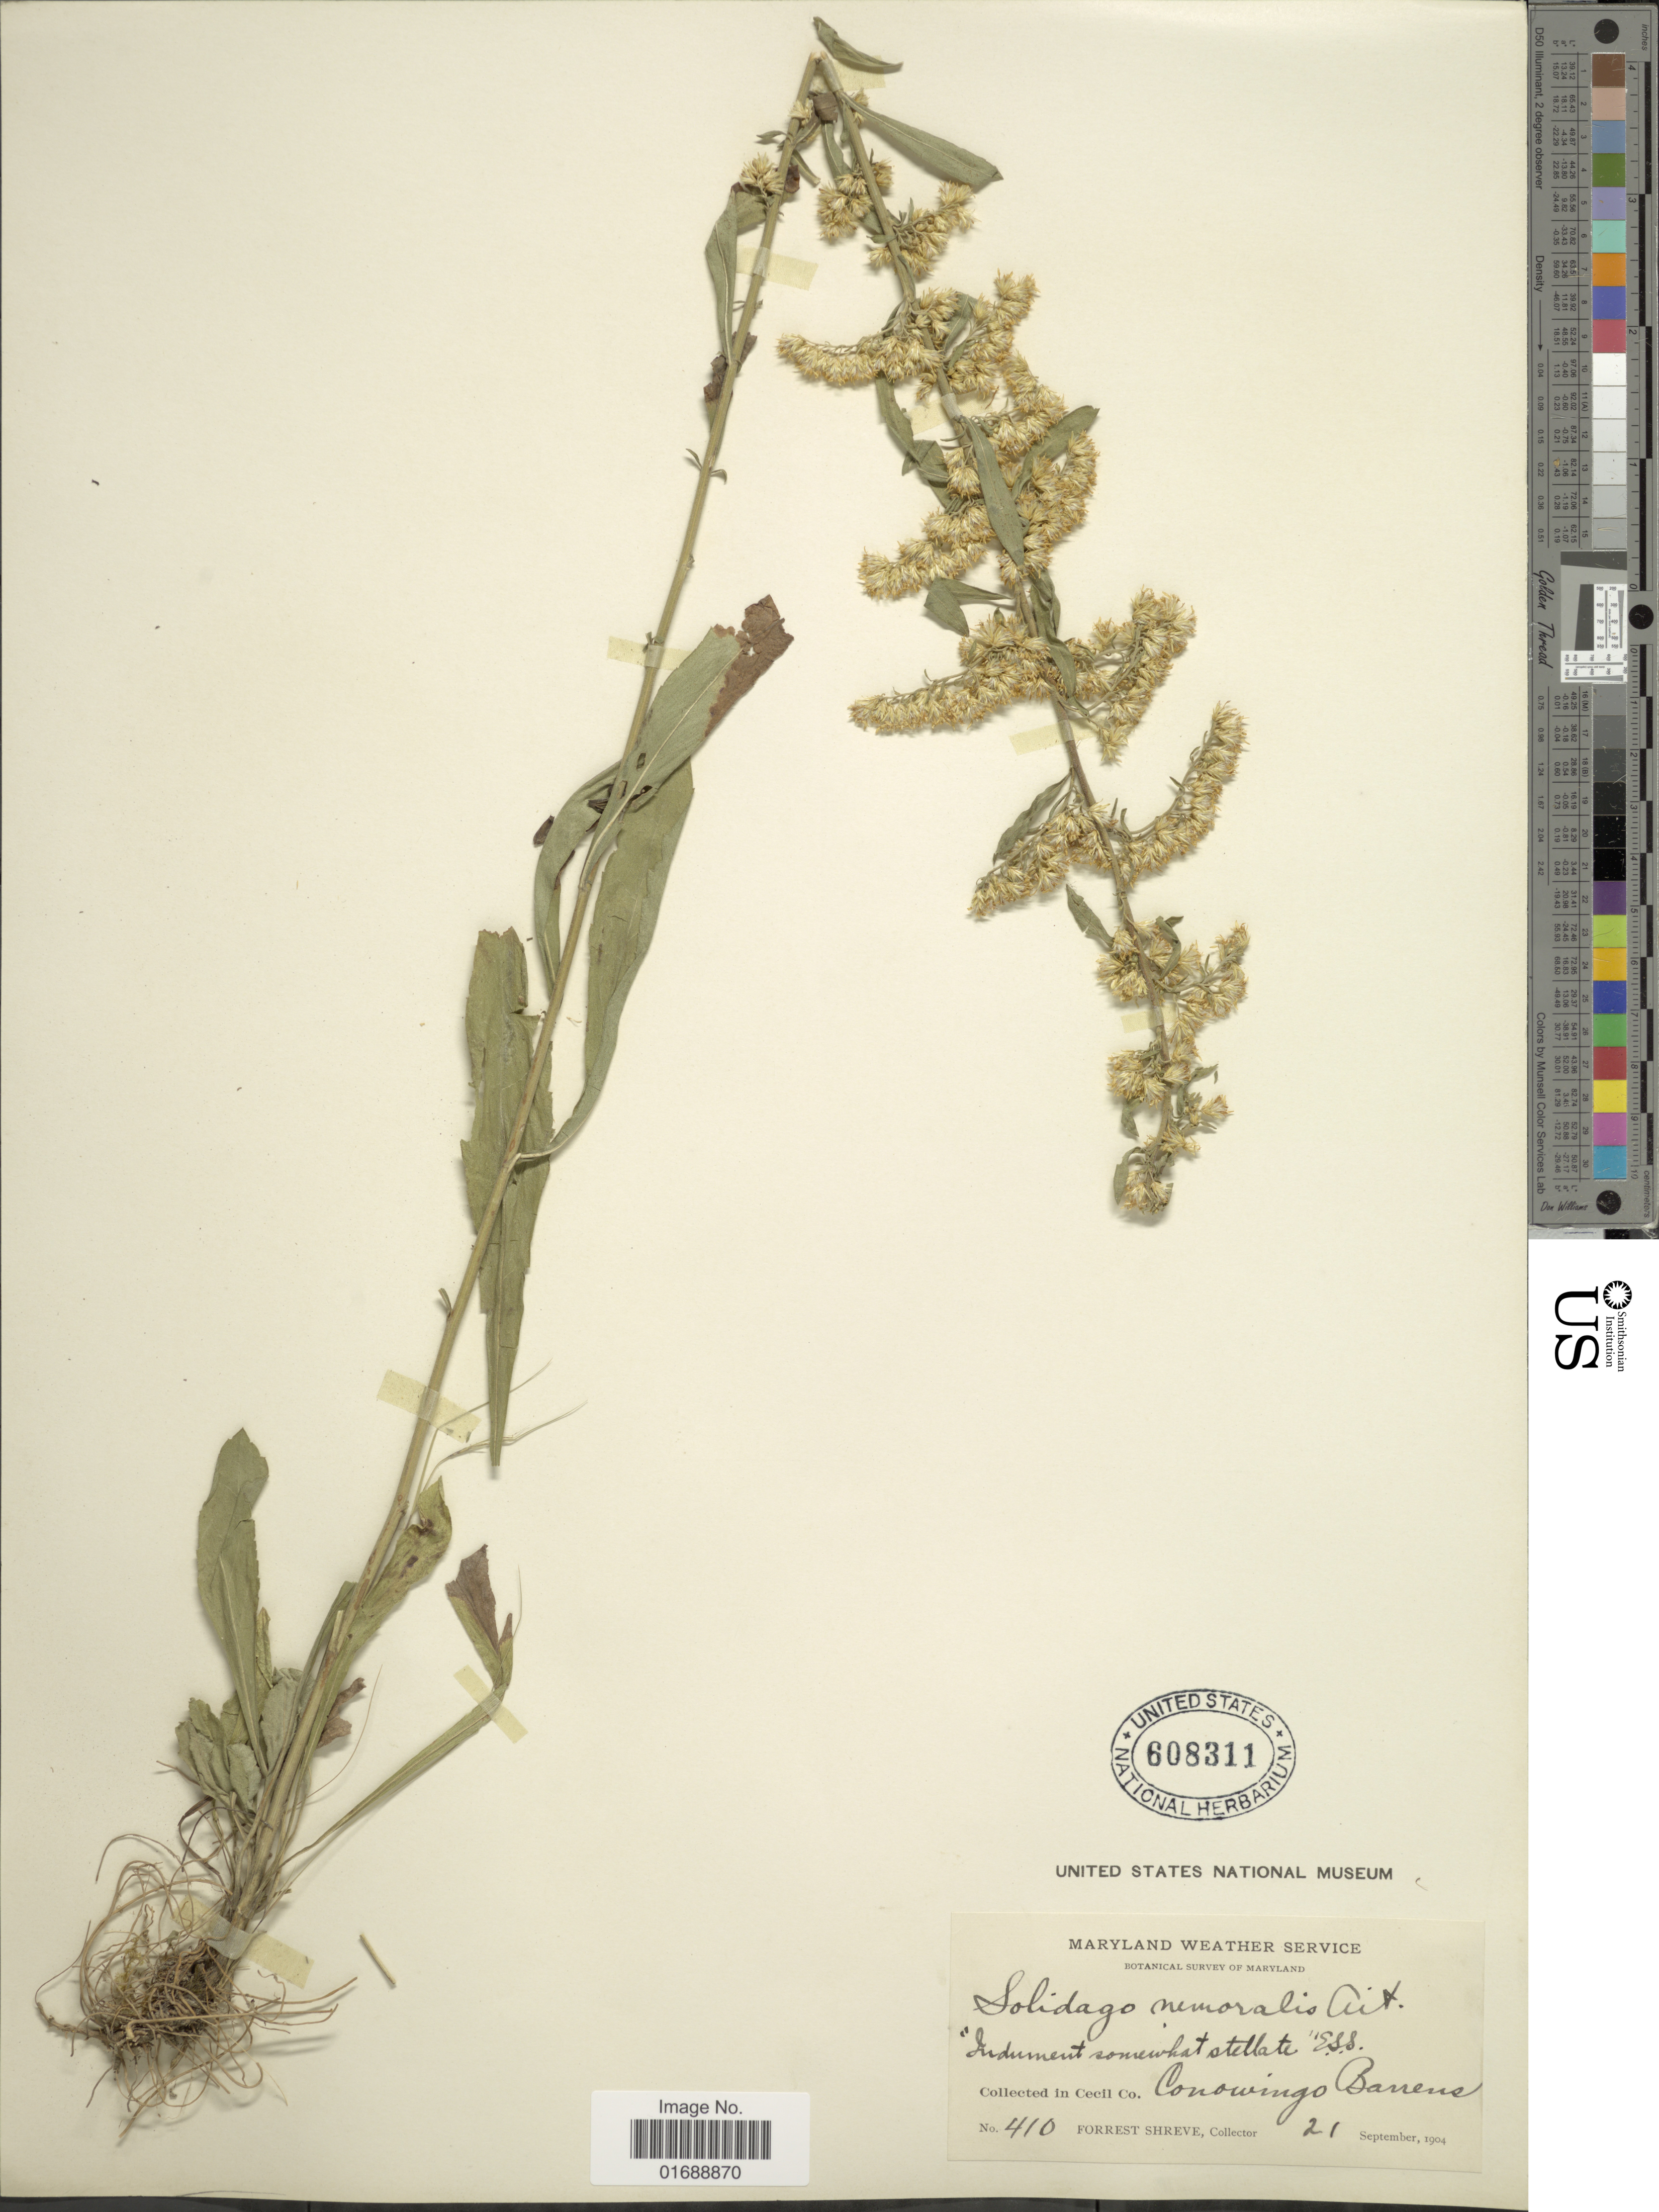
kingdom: Plantae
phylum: Tracheophyta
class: Magnoliopsida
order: Asterales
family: Asteraceae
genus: Solidago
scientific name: Solidago nemoralis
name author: Aiton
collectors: F. Shreve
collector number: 410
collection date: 1904-09-21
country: United States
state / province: Maryland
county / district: Cecil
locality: Maryland Weather Service, Cecil Co. Conowingo Barrens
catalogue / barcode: US 608311